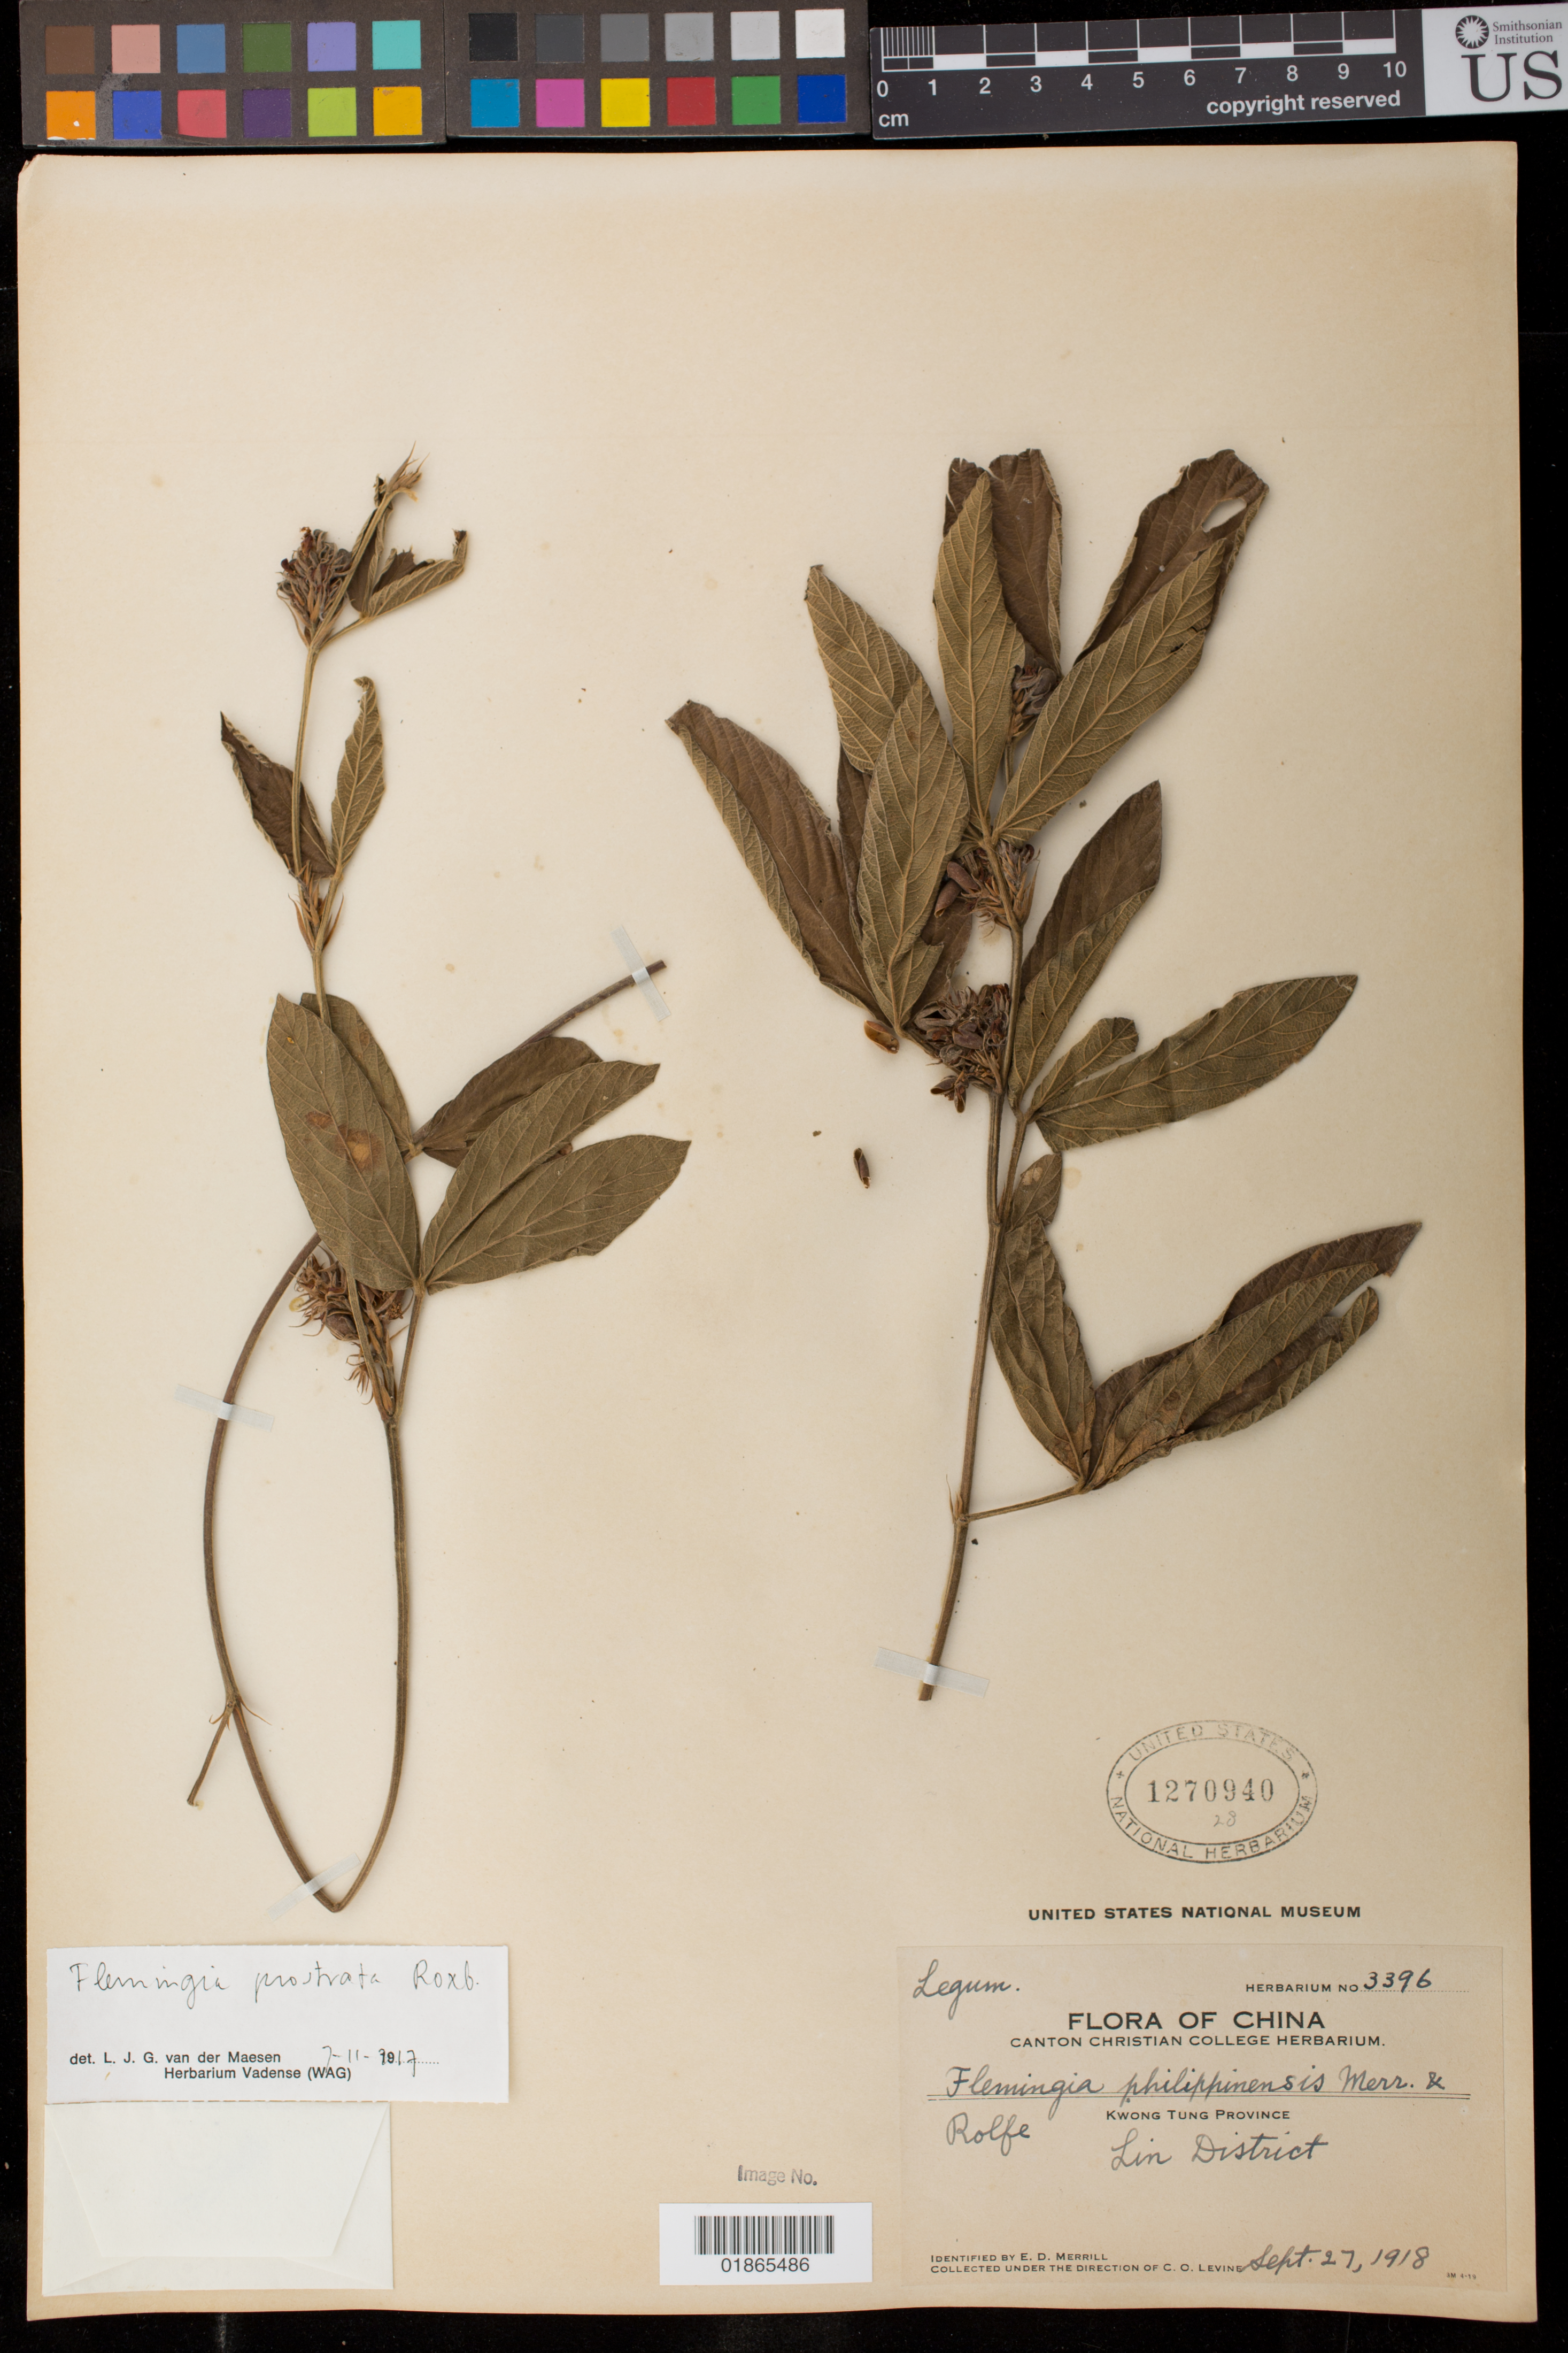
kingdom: Plantae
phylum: Tracheophyta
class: Magnoliopsida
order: Fabales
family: Fabaceae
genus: Flemingia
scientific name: Flemingia prostrata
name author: Roxb.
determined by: van der Maesen, L.J.G.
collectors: C. O. Levine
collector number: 3396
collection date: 1918-09-27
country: China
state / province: Guangdong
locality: Kwangtung. Lin District.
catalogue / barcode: US 1270940